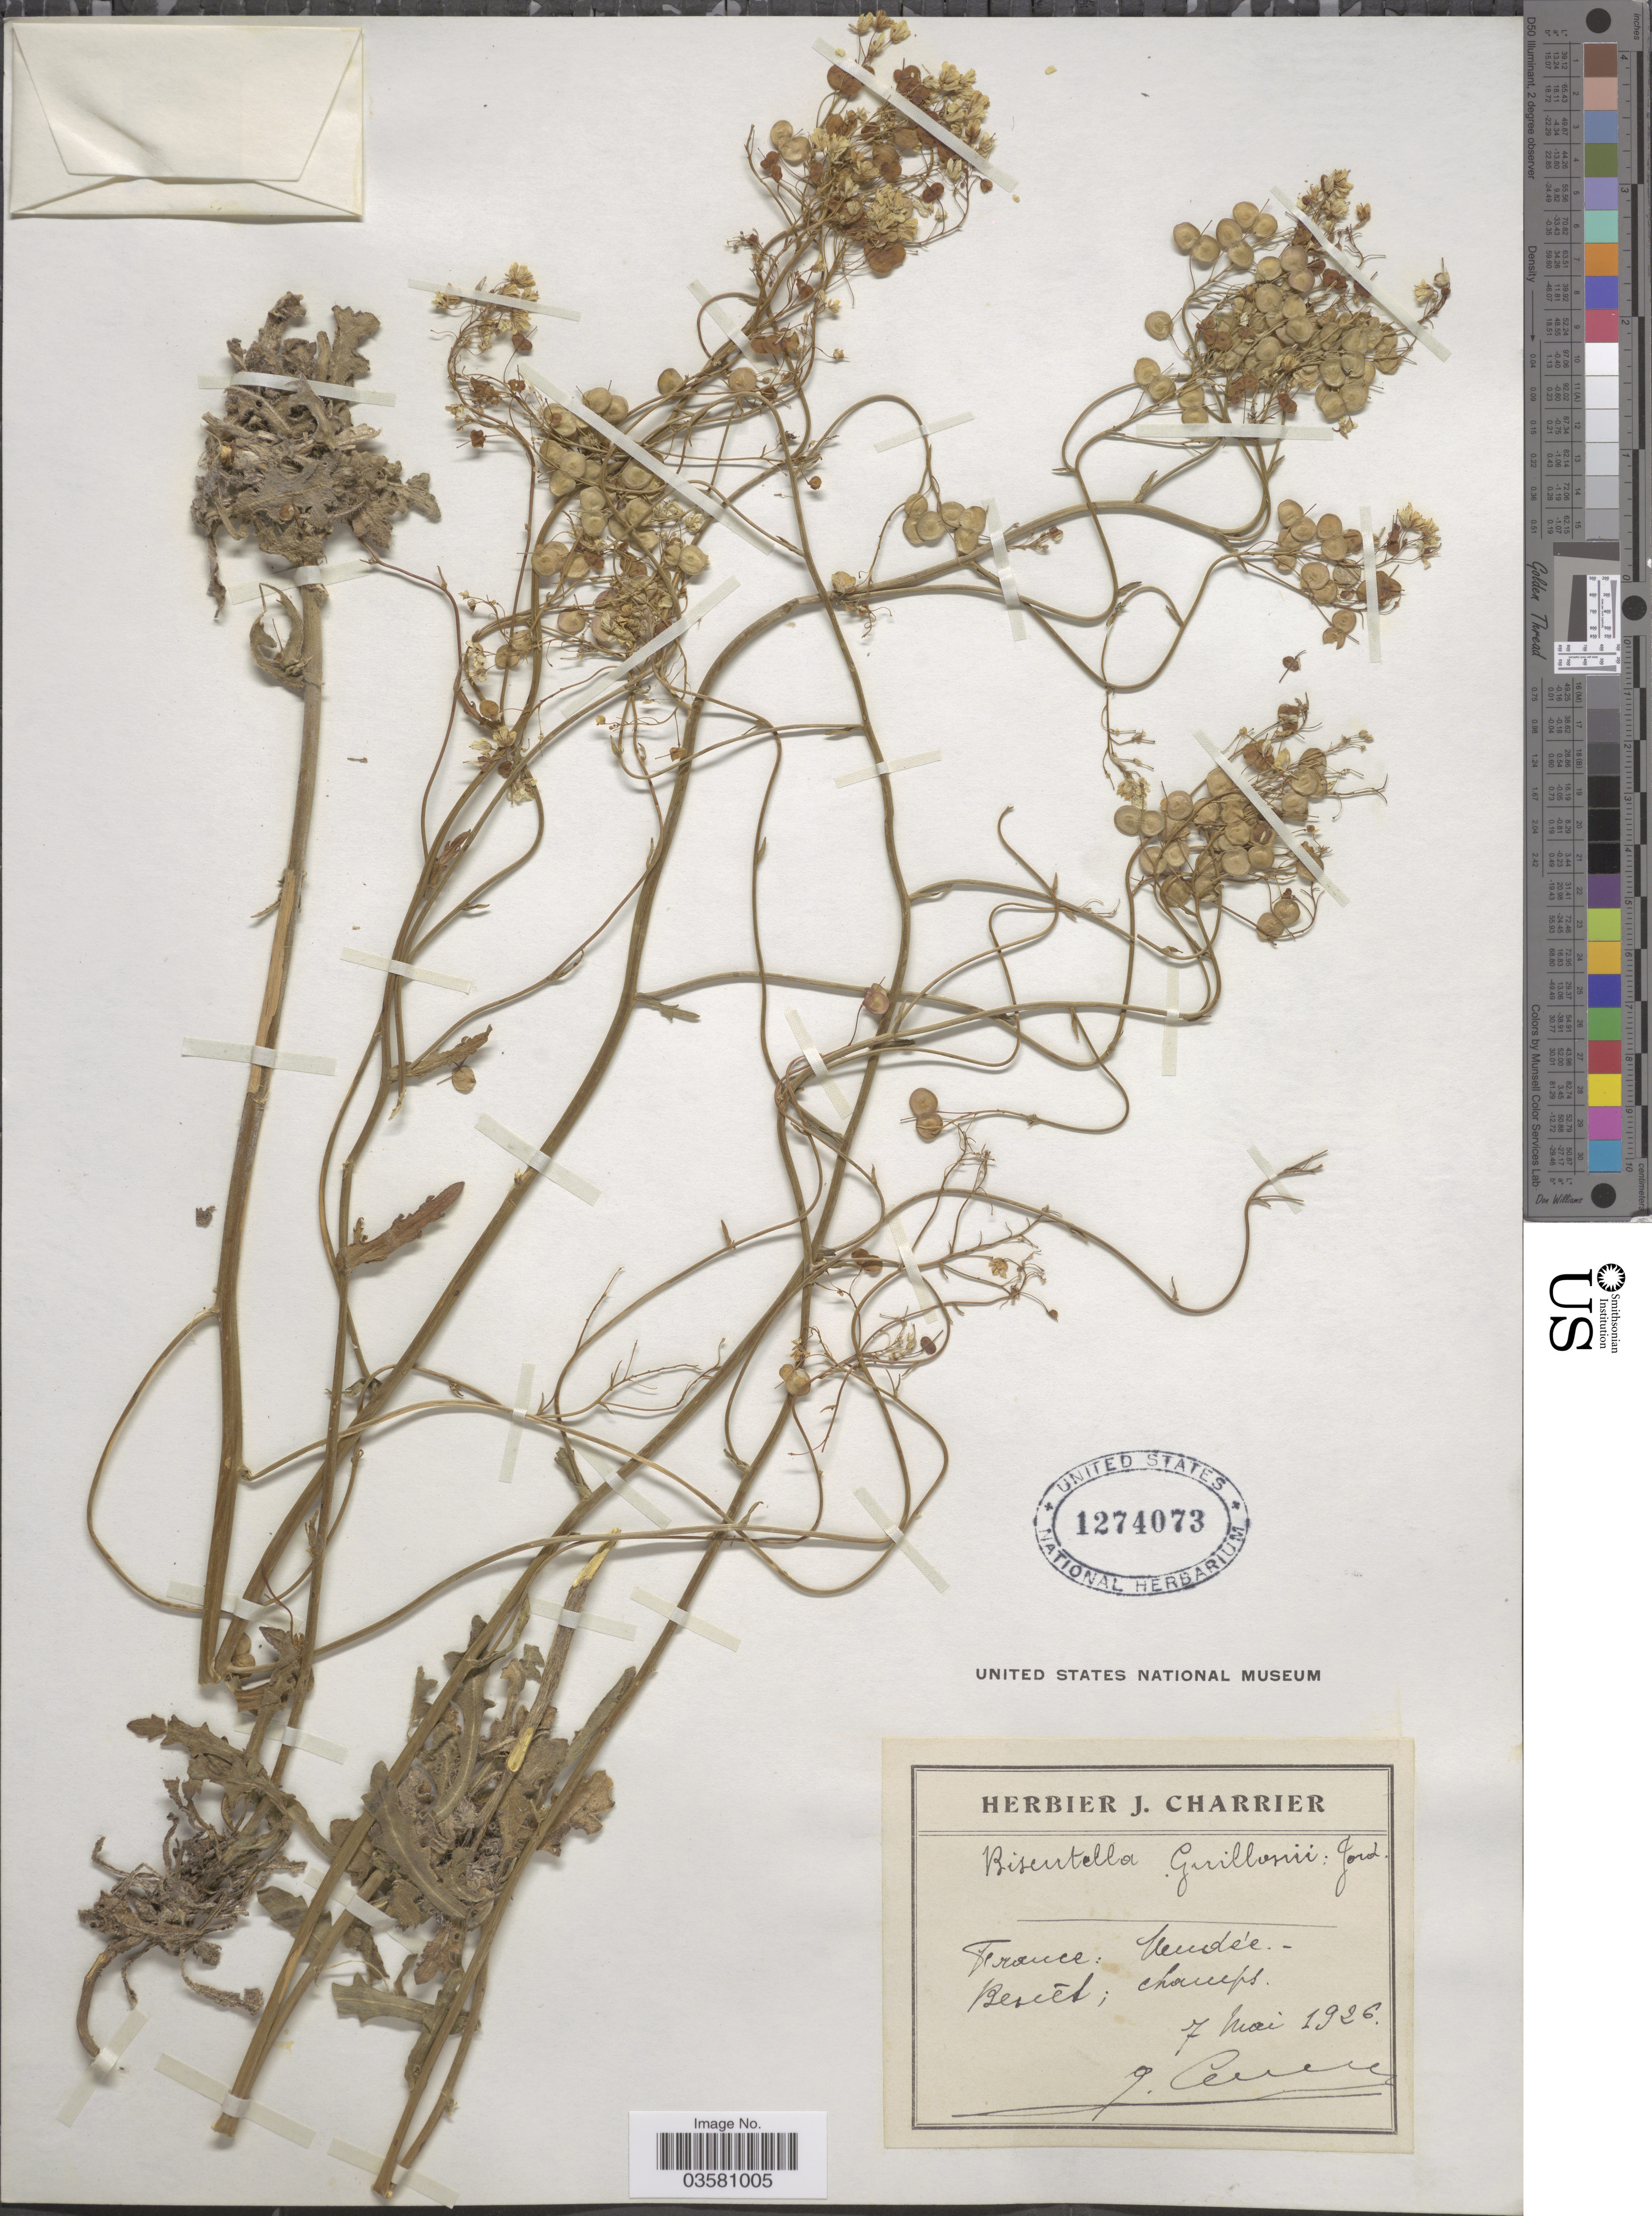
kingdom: Plantae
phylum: Tracheophyta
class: Magnoliopsida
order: Brassicales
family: Brassicaceae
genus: Biscutella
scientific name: Biscutella guillonii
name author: Jord.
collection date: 1926-05-07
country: France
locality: Mendsé [interpreted].-Beselt [interpreted]; champs.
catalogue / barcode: US 1274073